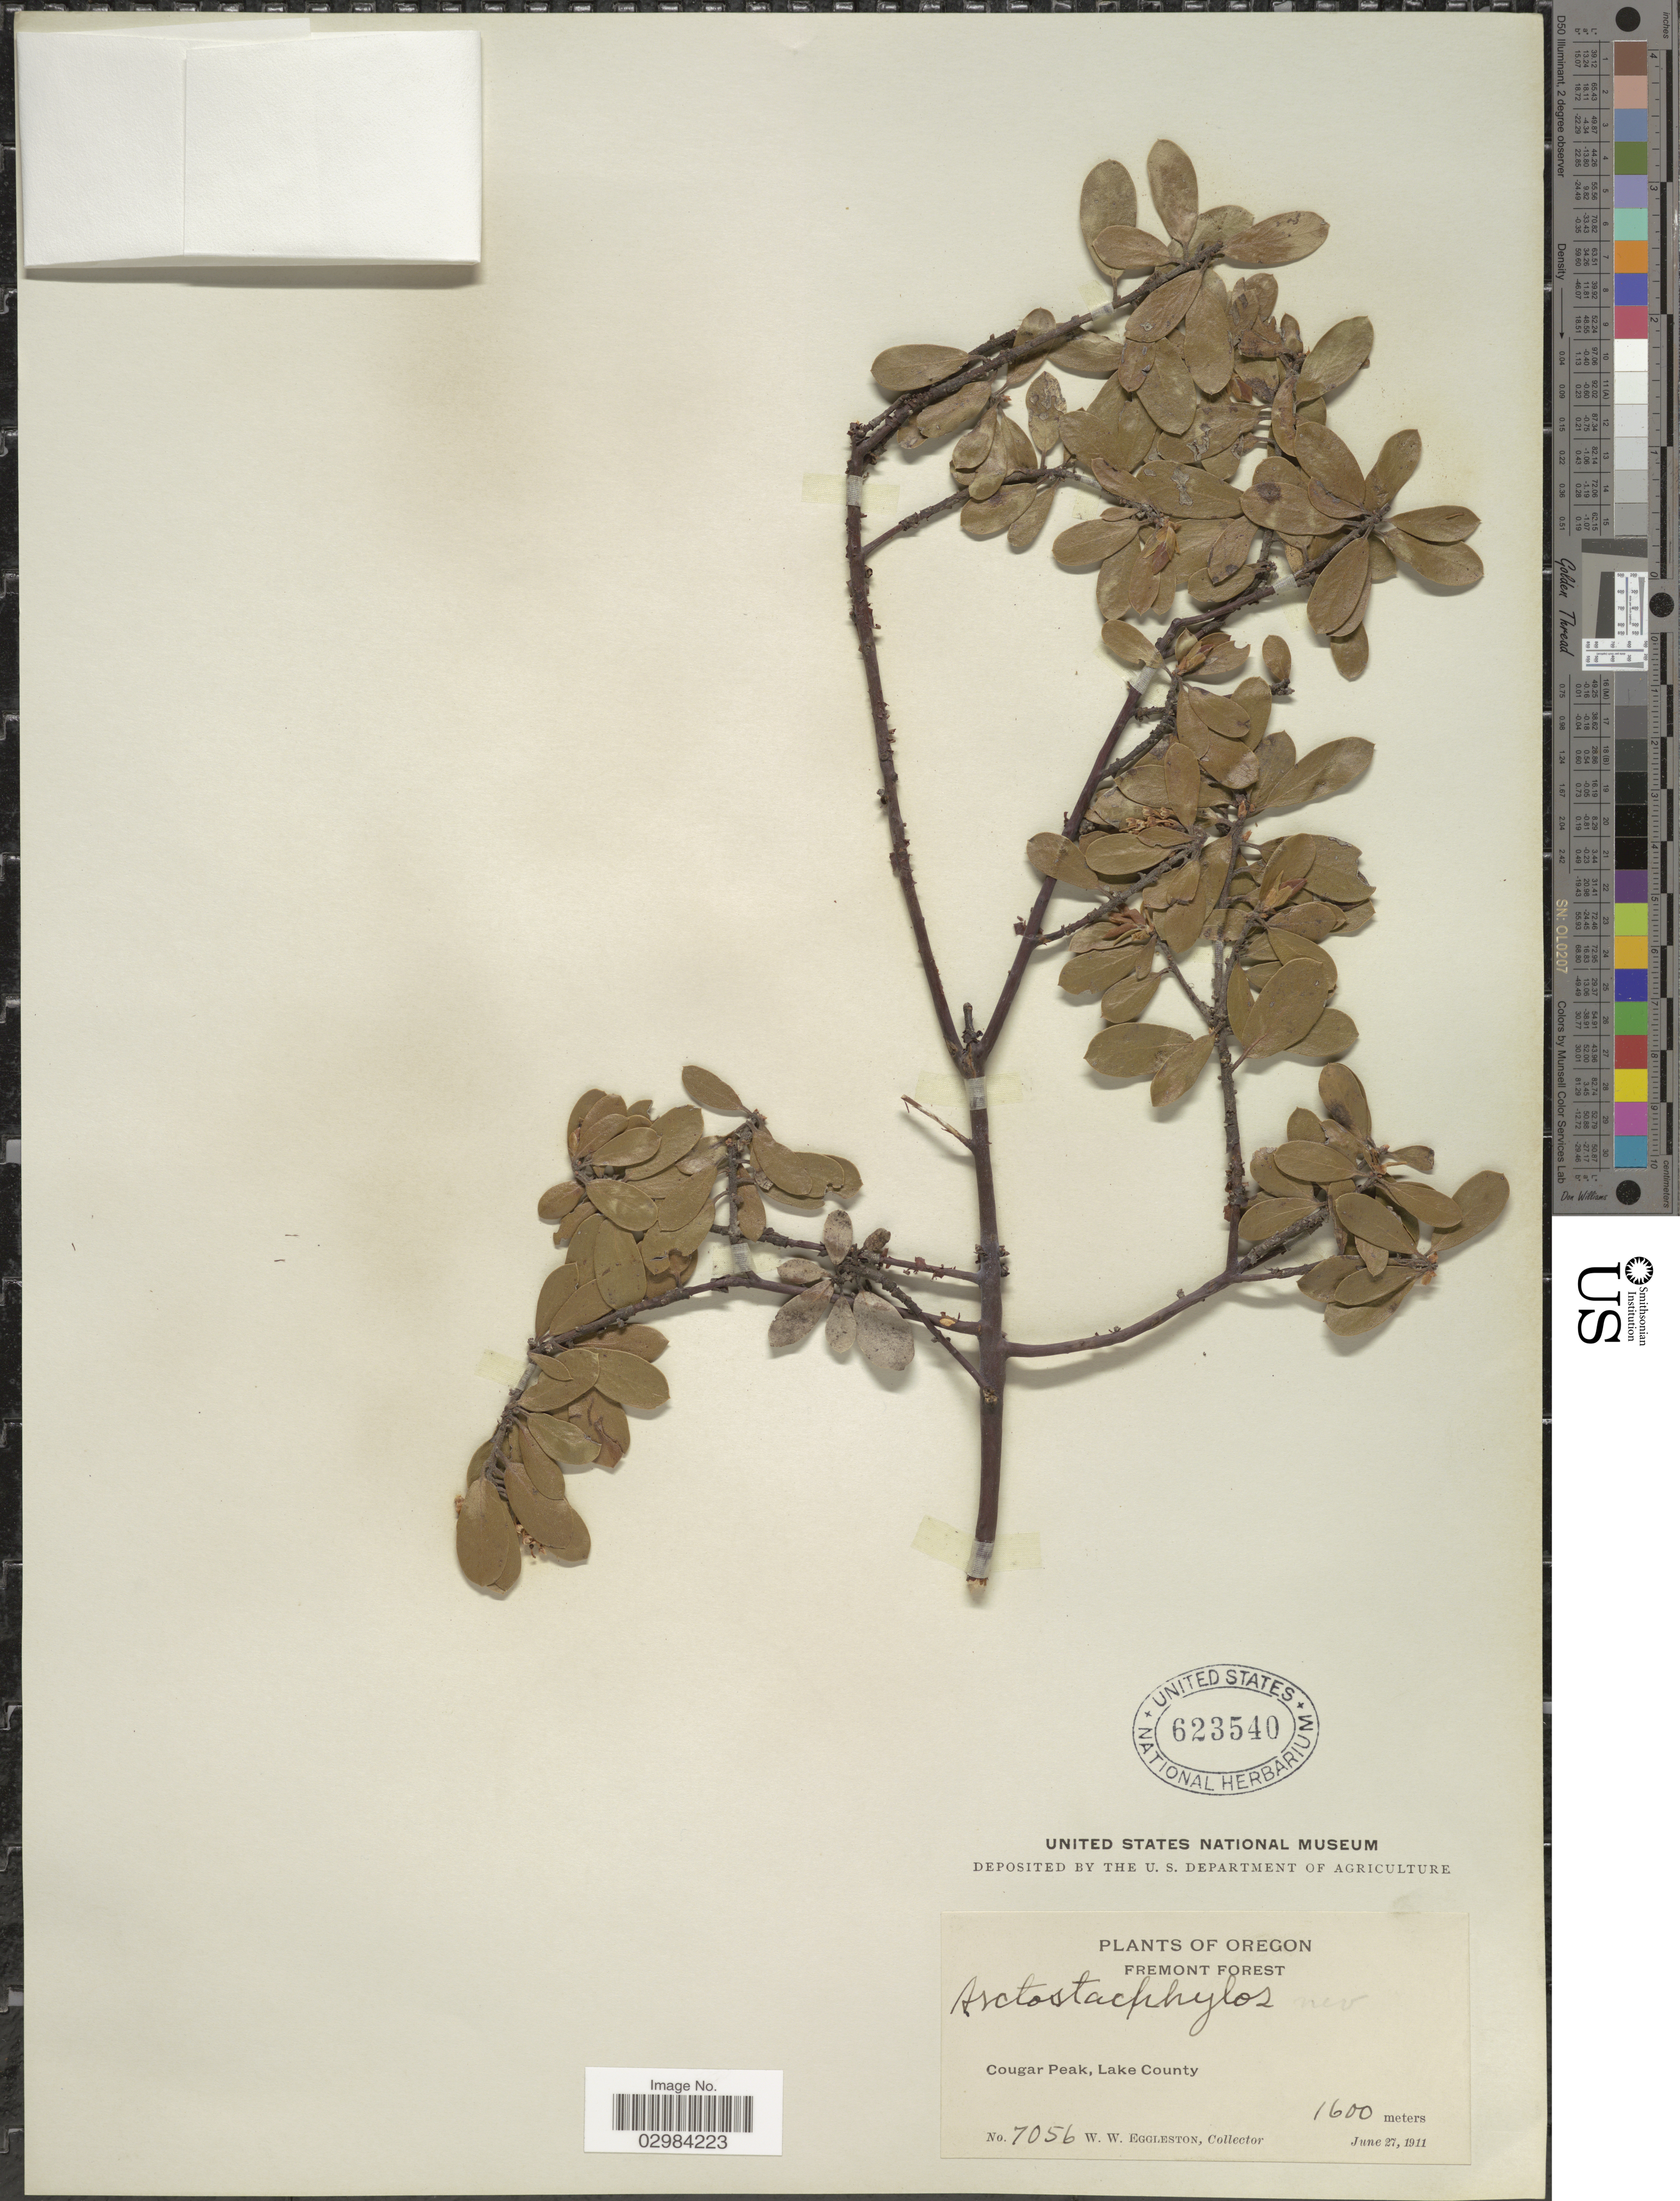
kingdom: Plantae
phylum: Tracheophyta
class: Magnoliopsida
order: Ericales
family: Ericaceae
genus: Arctostaphylos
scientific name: Arctostaphylos nevadensis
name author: A. Gray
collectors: W. W. Eggleston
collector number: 7056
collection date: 1911-06-27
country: United States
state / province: Oregon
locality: Fremont Forest, Cougar Peak, Lake County.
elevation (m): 1600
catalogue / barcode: US 623540